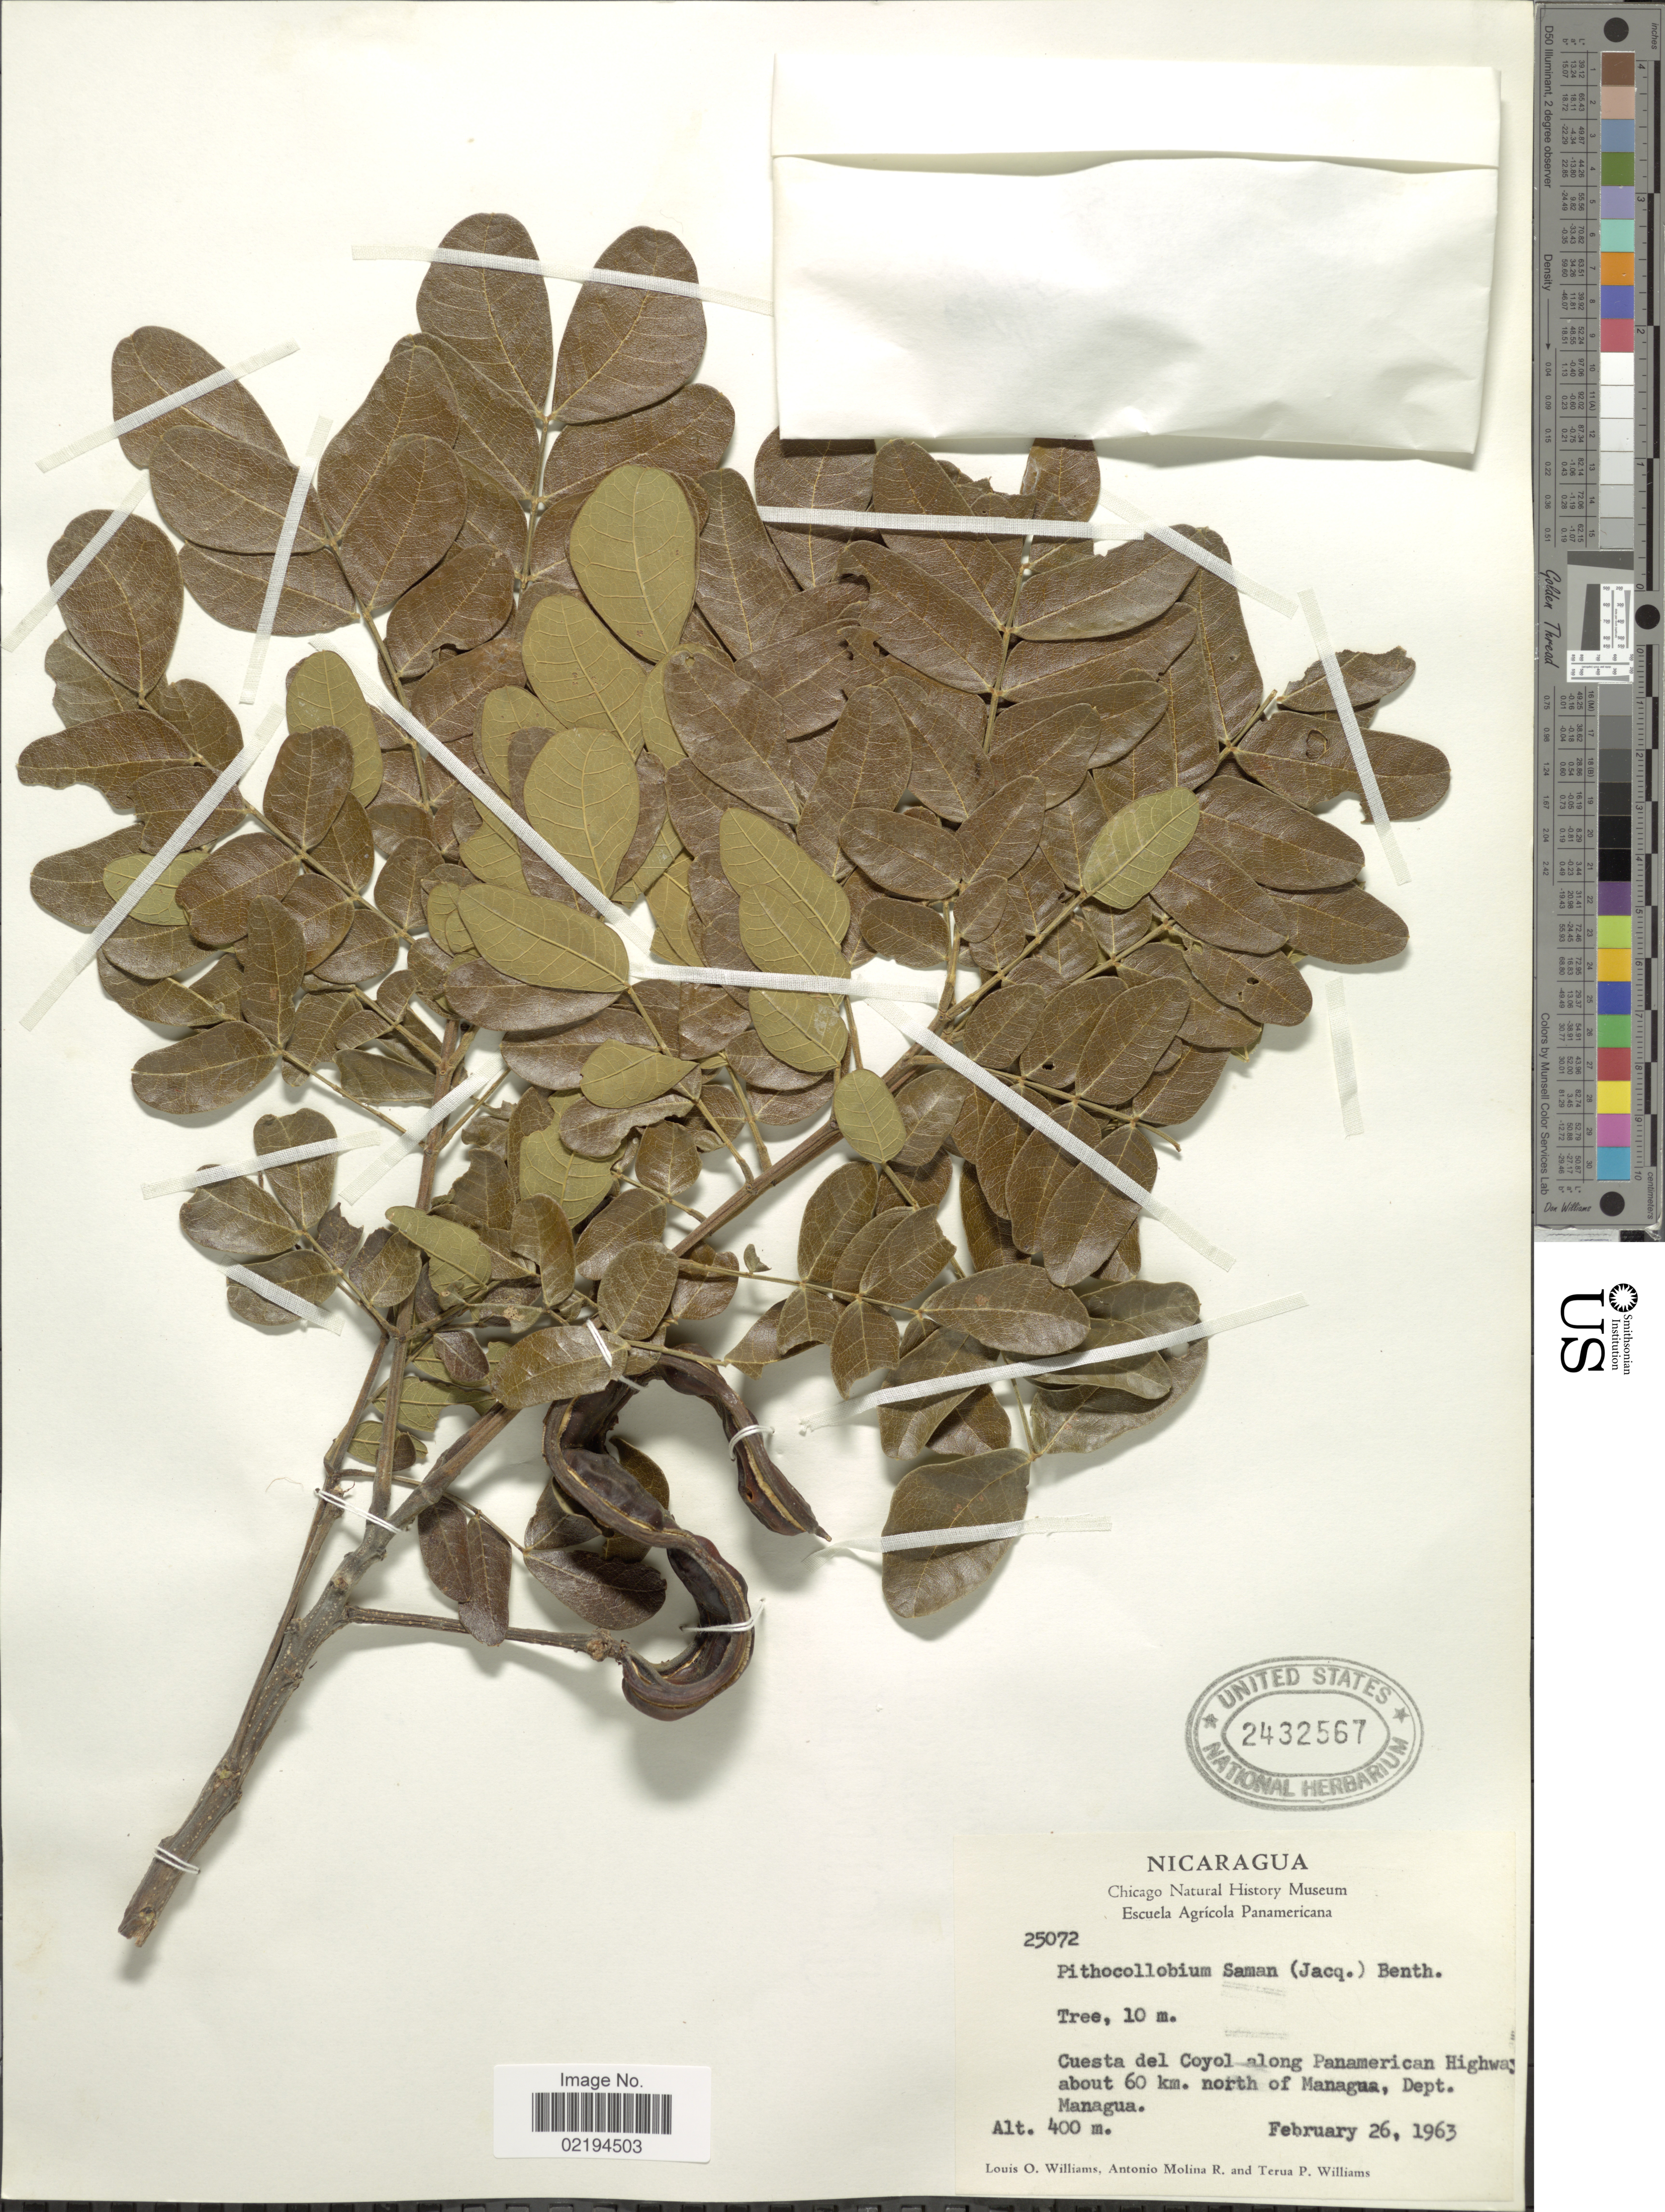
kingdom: Plantae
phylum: Tracheophyta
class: Magnoliopsida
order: Fabales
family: Fabaceae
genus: Samanea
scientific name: Samanea saman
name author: (Jacq.) Merr.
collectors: L. O. Williams, A. Molina R. & T. P. Williams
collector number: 25072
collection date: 1963-02-26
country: Nicaragua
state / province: Managua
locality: Cuesta del Coyol along Panamerican Highway about 60 km. north of Managua.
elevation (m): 400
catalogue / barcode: US 2432567